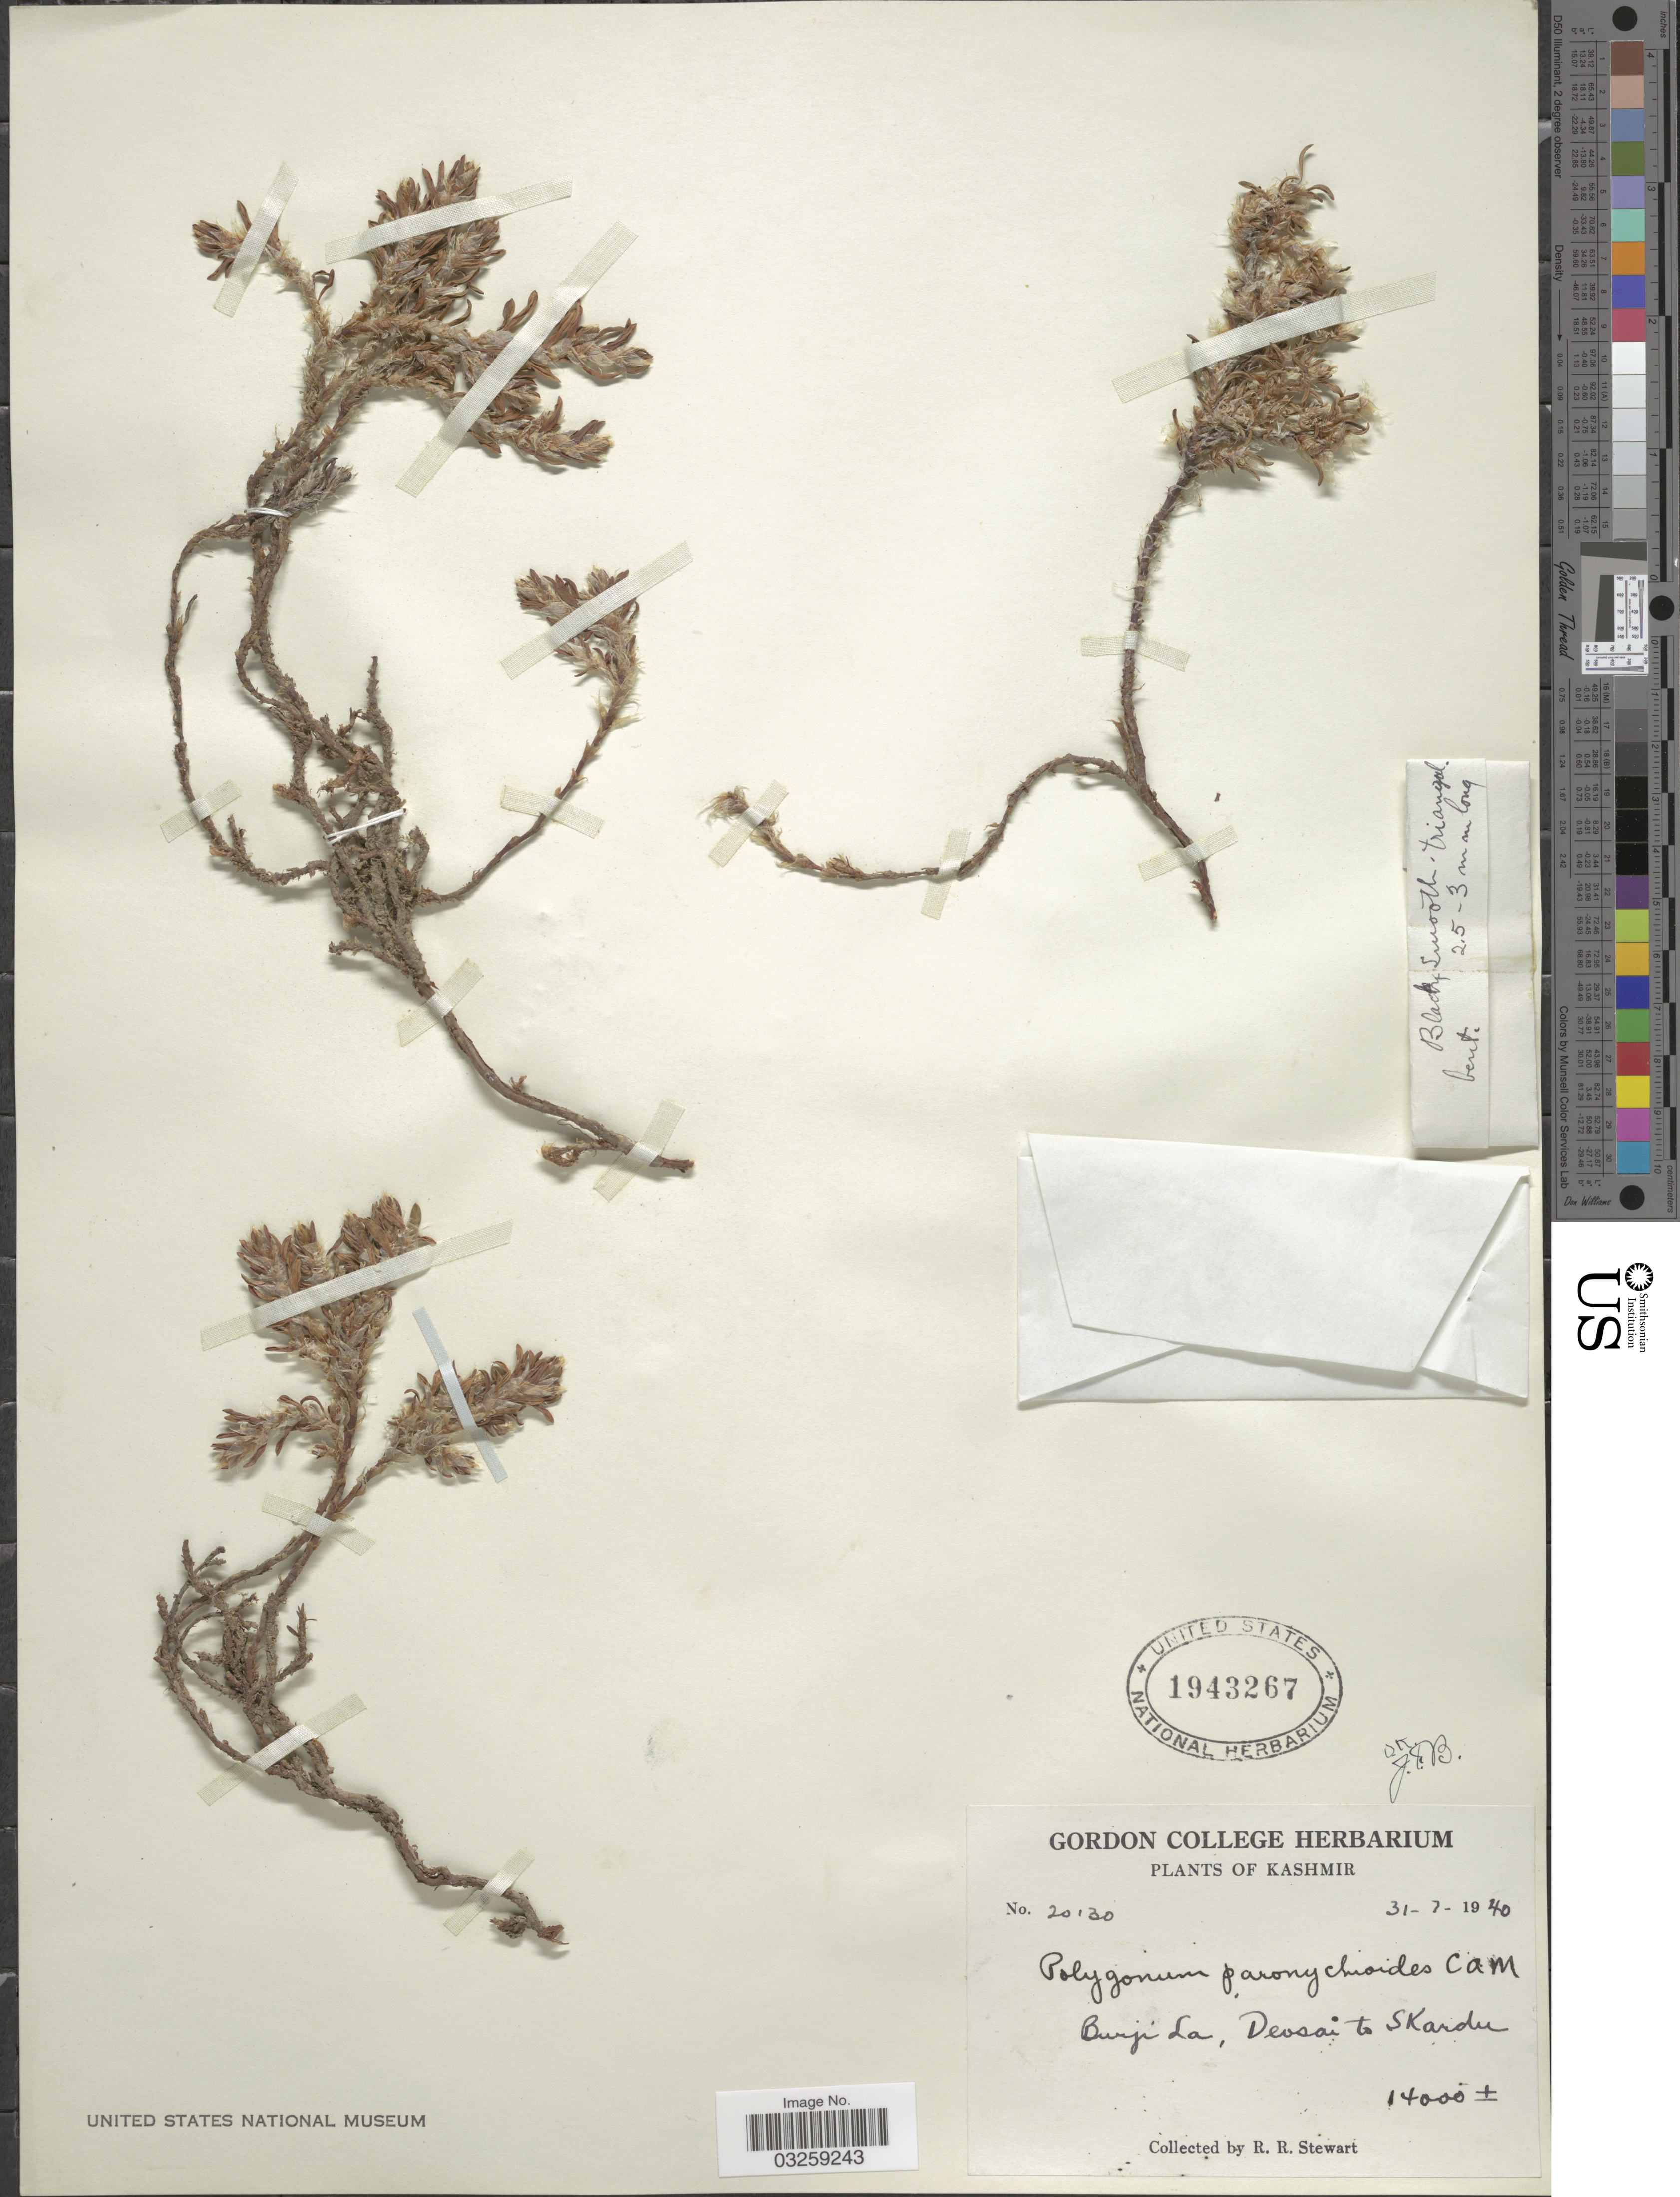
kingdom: Plantae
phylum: Tracheophyta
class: Magnoliopsida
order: Caryophyllales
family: Polygonaceae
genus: Polygonum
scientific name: Polygonum paronychioides Small, nom. illeg.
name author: Small ex Rydb.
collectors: R. Stewart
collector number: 20130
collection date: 1940-07-31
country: Pakistan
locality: Kashmir. Burji La, Deosai to Skardu.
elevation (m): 4267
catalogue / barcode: US 1943267